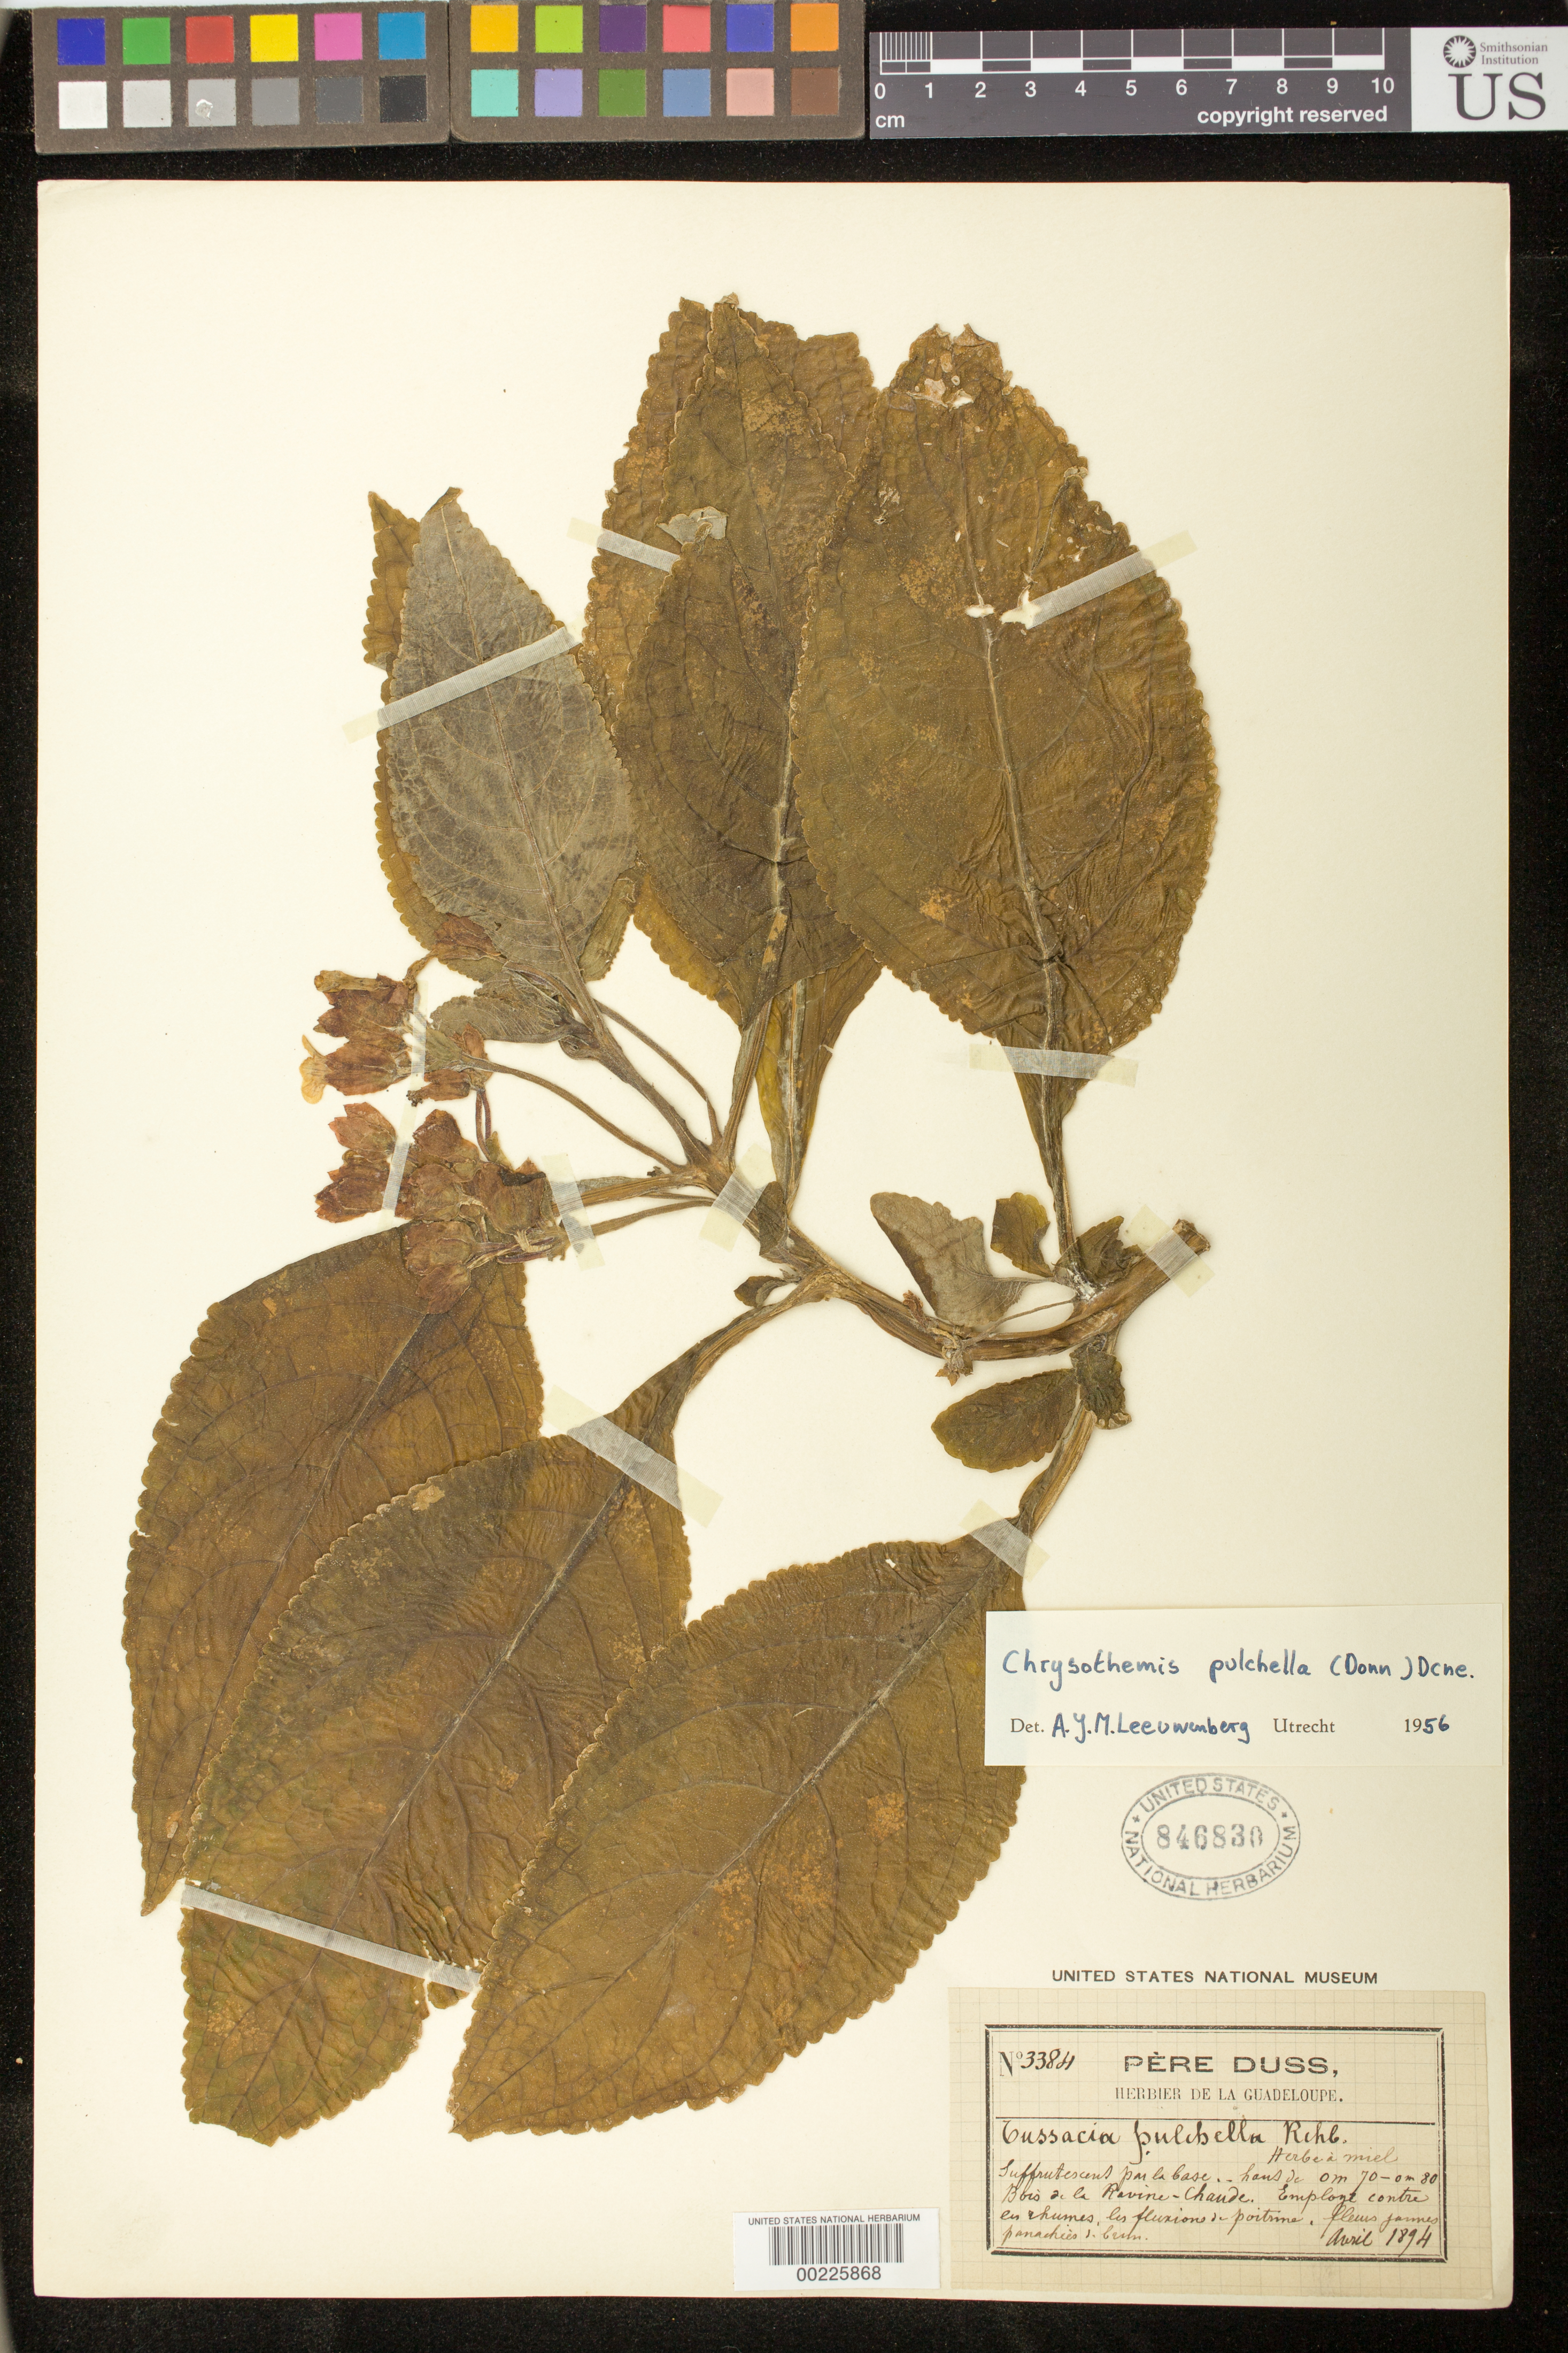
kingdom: Plantae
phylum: Tracheophyta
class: Magnoliopsida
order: Lamiales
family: Gesneriaceae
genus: Chrysothemis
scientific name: Chrysothemis pulchella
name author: (Donn ex Sims) Decne.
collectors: F. Duss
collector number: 3384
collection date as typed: Apr 1894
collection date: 1894-04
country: Guadeloupe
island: Basse Terre [Guadeloupe]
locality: Massif du Houelmond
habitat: Ravine-chaude woods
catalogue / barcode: US 846830